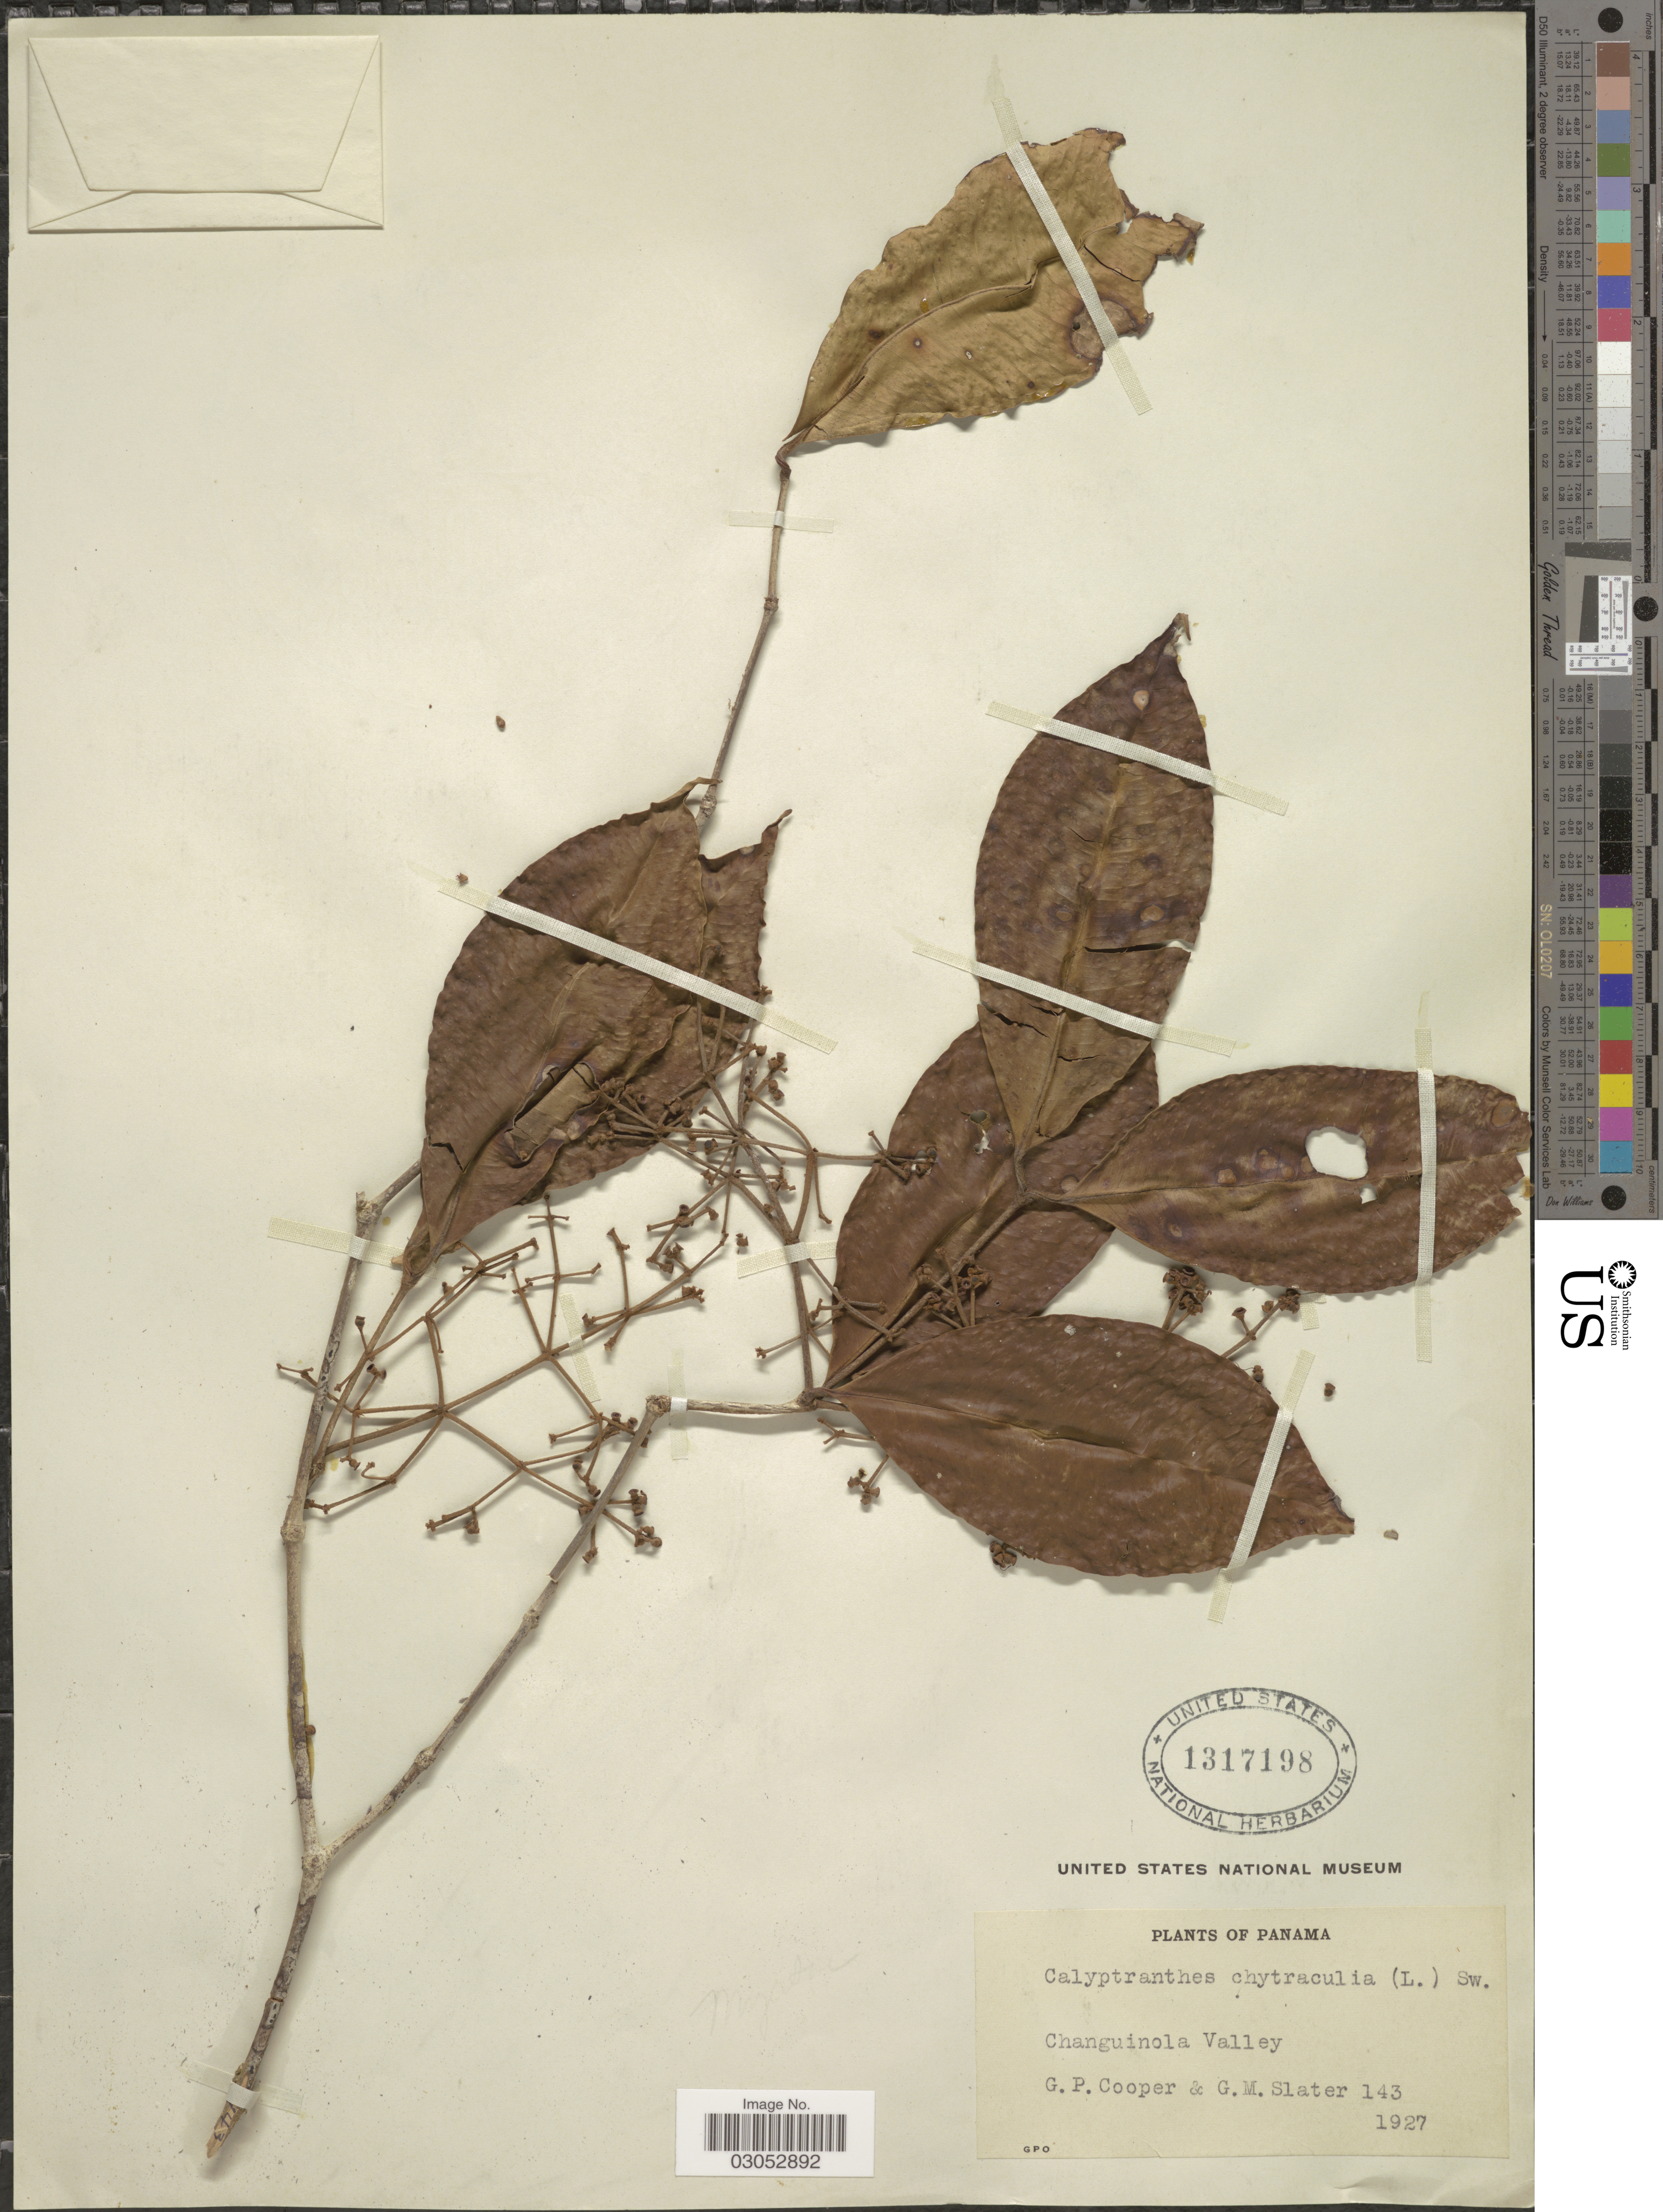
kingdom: Plantae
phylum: Tracheophyta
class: Magnoliopsida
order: Myrtales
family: Myrtaceae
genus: Myrcia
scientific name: Myrcia pendens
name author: A.R. Lourenço & Sánchez-Cháv.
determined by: Strong, Mark T., (BOT), Smithsonian Institution - National Museum of Natural History (UNITED STATES)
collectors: G. Cooper & G. Slater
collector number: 143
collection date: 1927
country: Panama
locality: Changuinola Valley.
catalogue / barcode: US 1317198